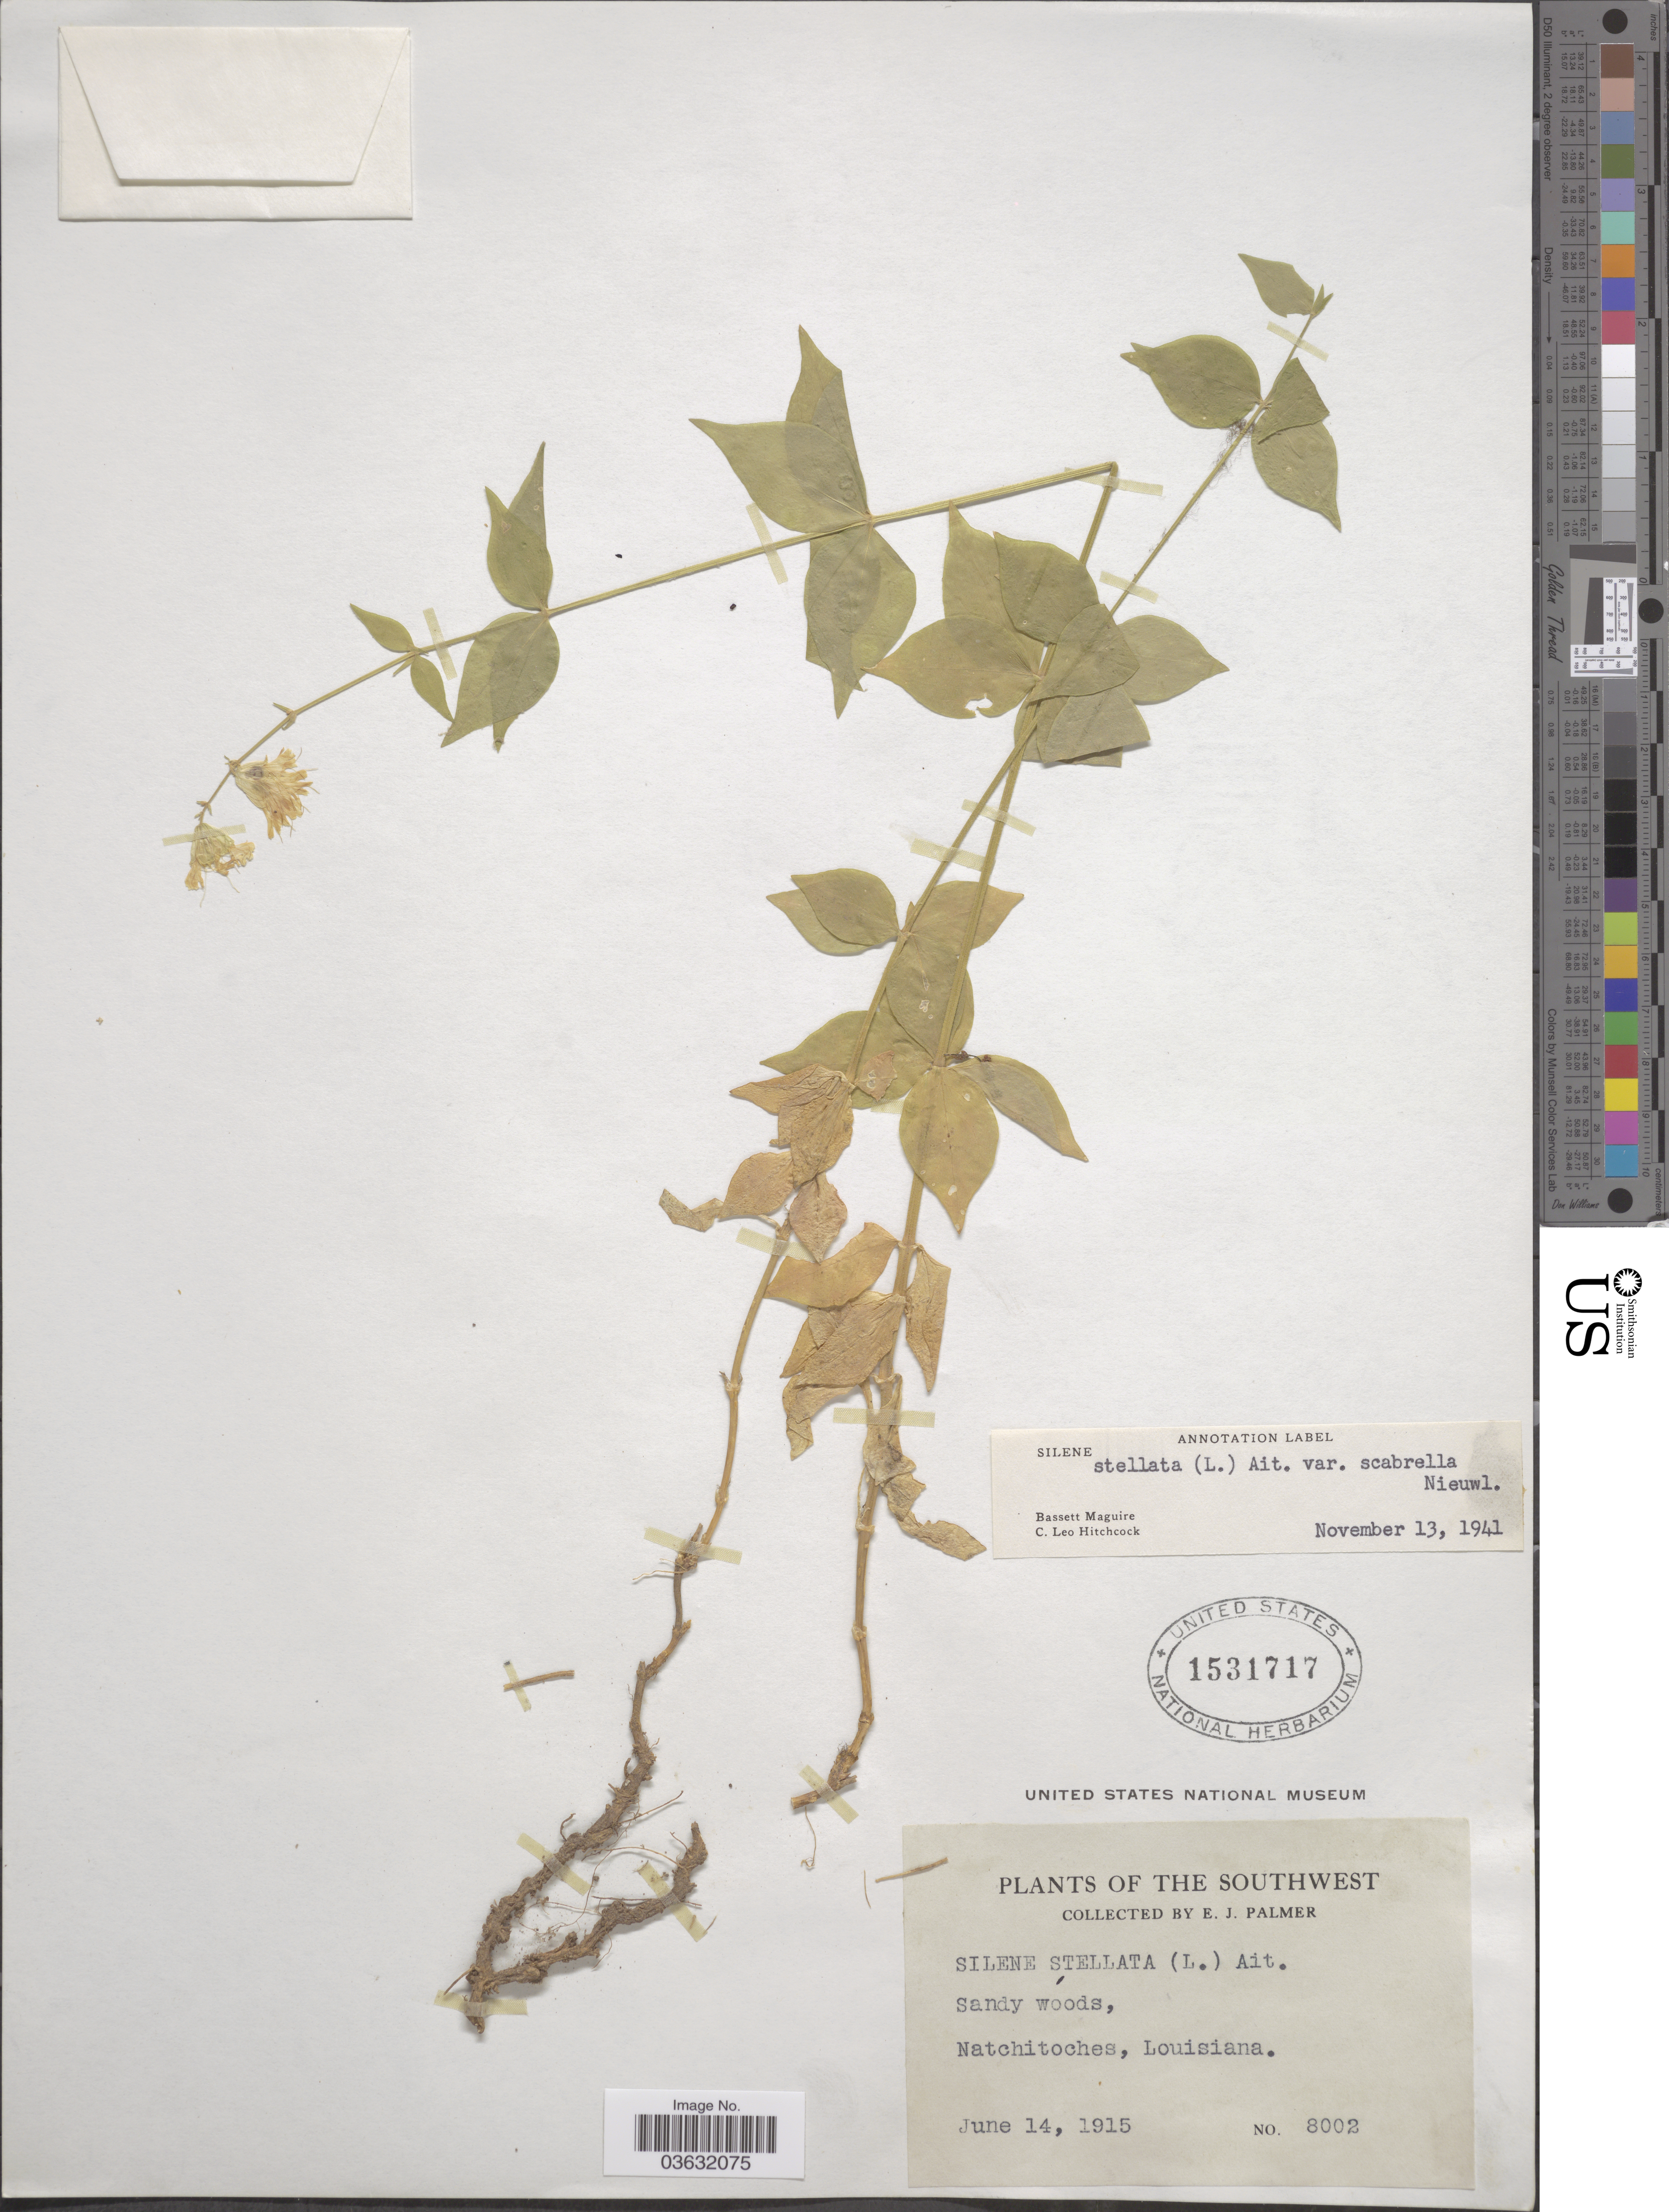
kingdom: Plantae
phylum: Tracheophyta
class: Magnoliopsida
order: Caryophyllales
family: Caryophyllaceae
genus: Silene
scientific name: Silene stellata var. stellata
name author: (L.) Coyte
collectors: E. J. Palmer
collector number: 8002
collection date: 1915-06-14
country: United States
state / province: Louisiana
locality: The Southwest. Natchitoches.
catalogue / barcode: US 1531717